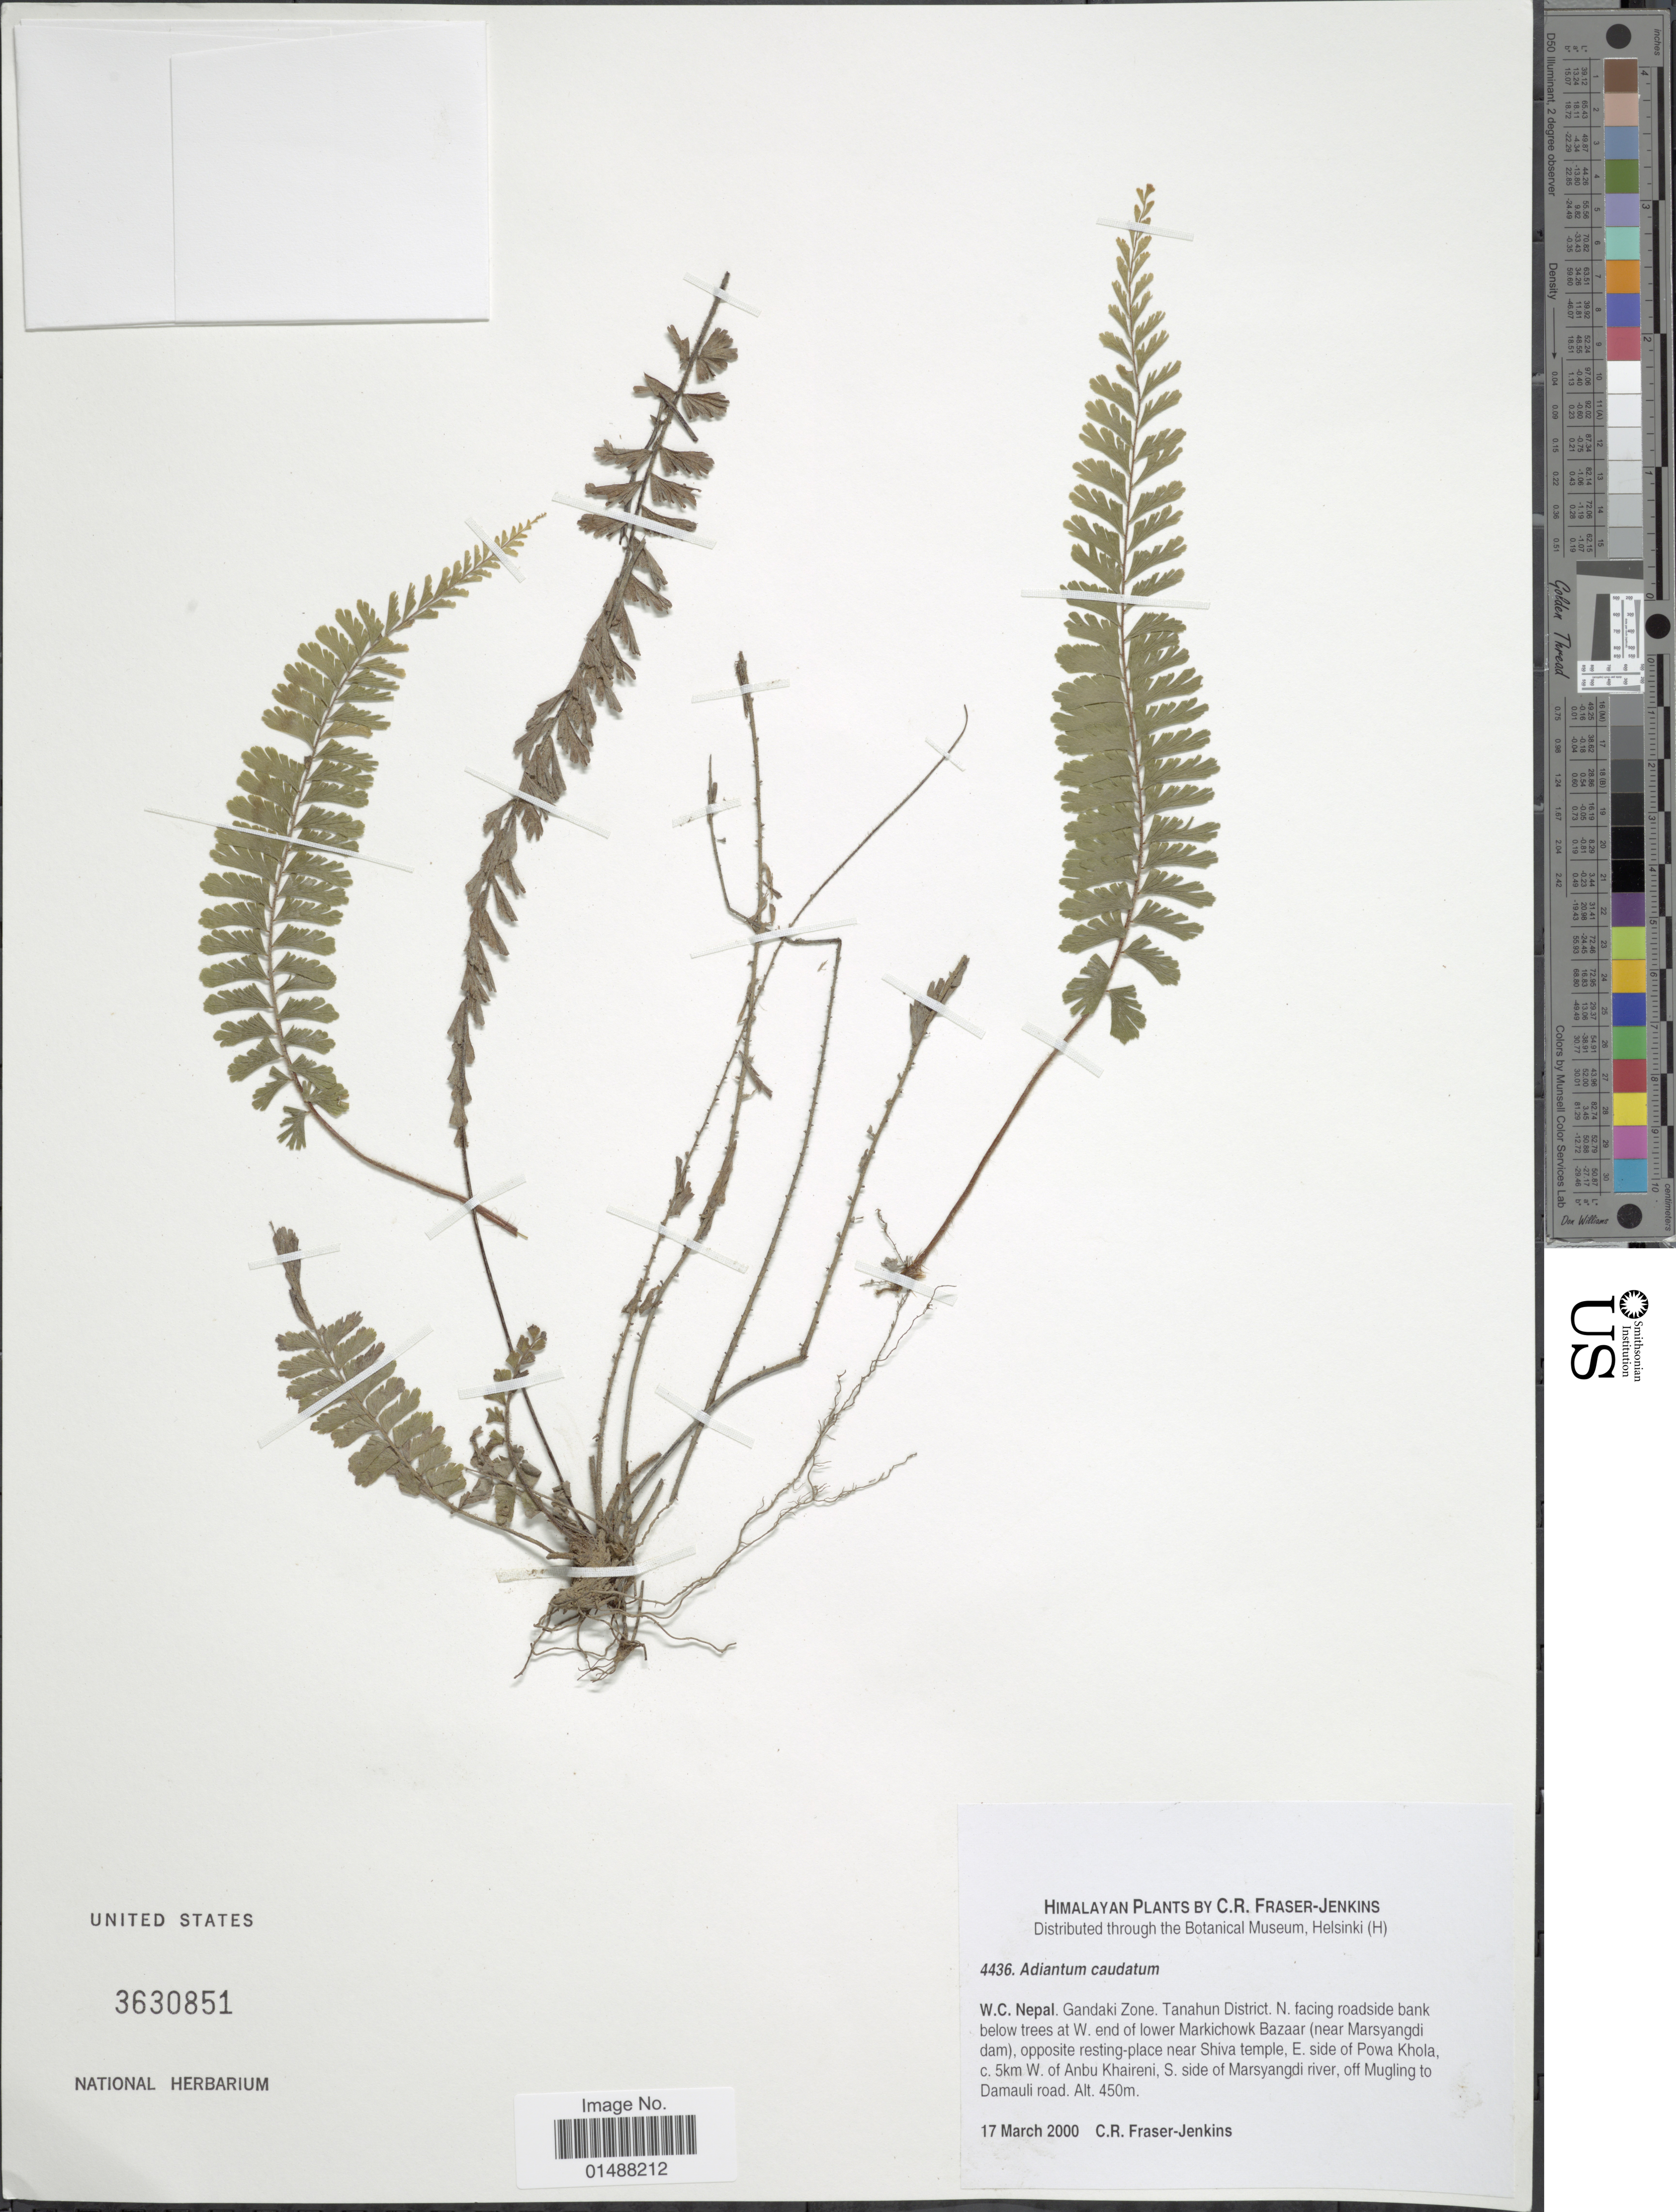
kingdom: Plantae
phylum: Tracheophyta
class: Polypodiopsida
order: Polypodiales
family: Pteridaceae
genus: Adiantum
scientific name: Adiantum caudatum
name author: L.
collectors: C. R. Fraser-Jenkins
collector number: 4436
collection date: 2000-03-17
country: Nepal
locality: Himalaya, W.C. Nepal, Gandanki zone. Tanahun District. N. facing roadside bank below trees at W. end of lower Markichowk Bazaar (near Marsyangdi dam), opposite resting-place near Shiva temple, E. side of Powa Khola, c. 5km W. of Anbu Khaireni, S. side of Marsyangdi river, off Mugling to Damauli road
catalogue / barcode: US 3630851